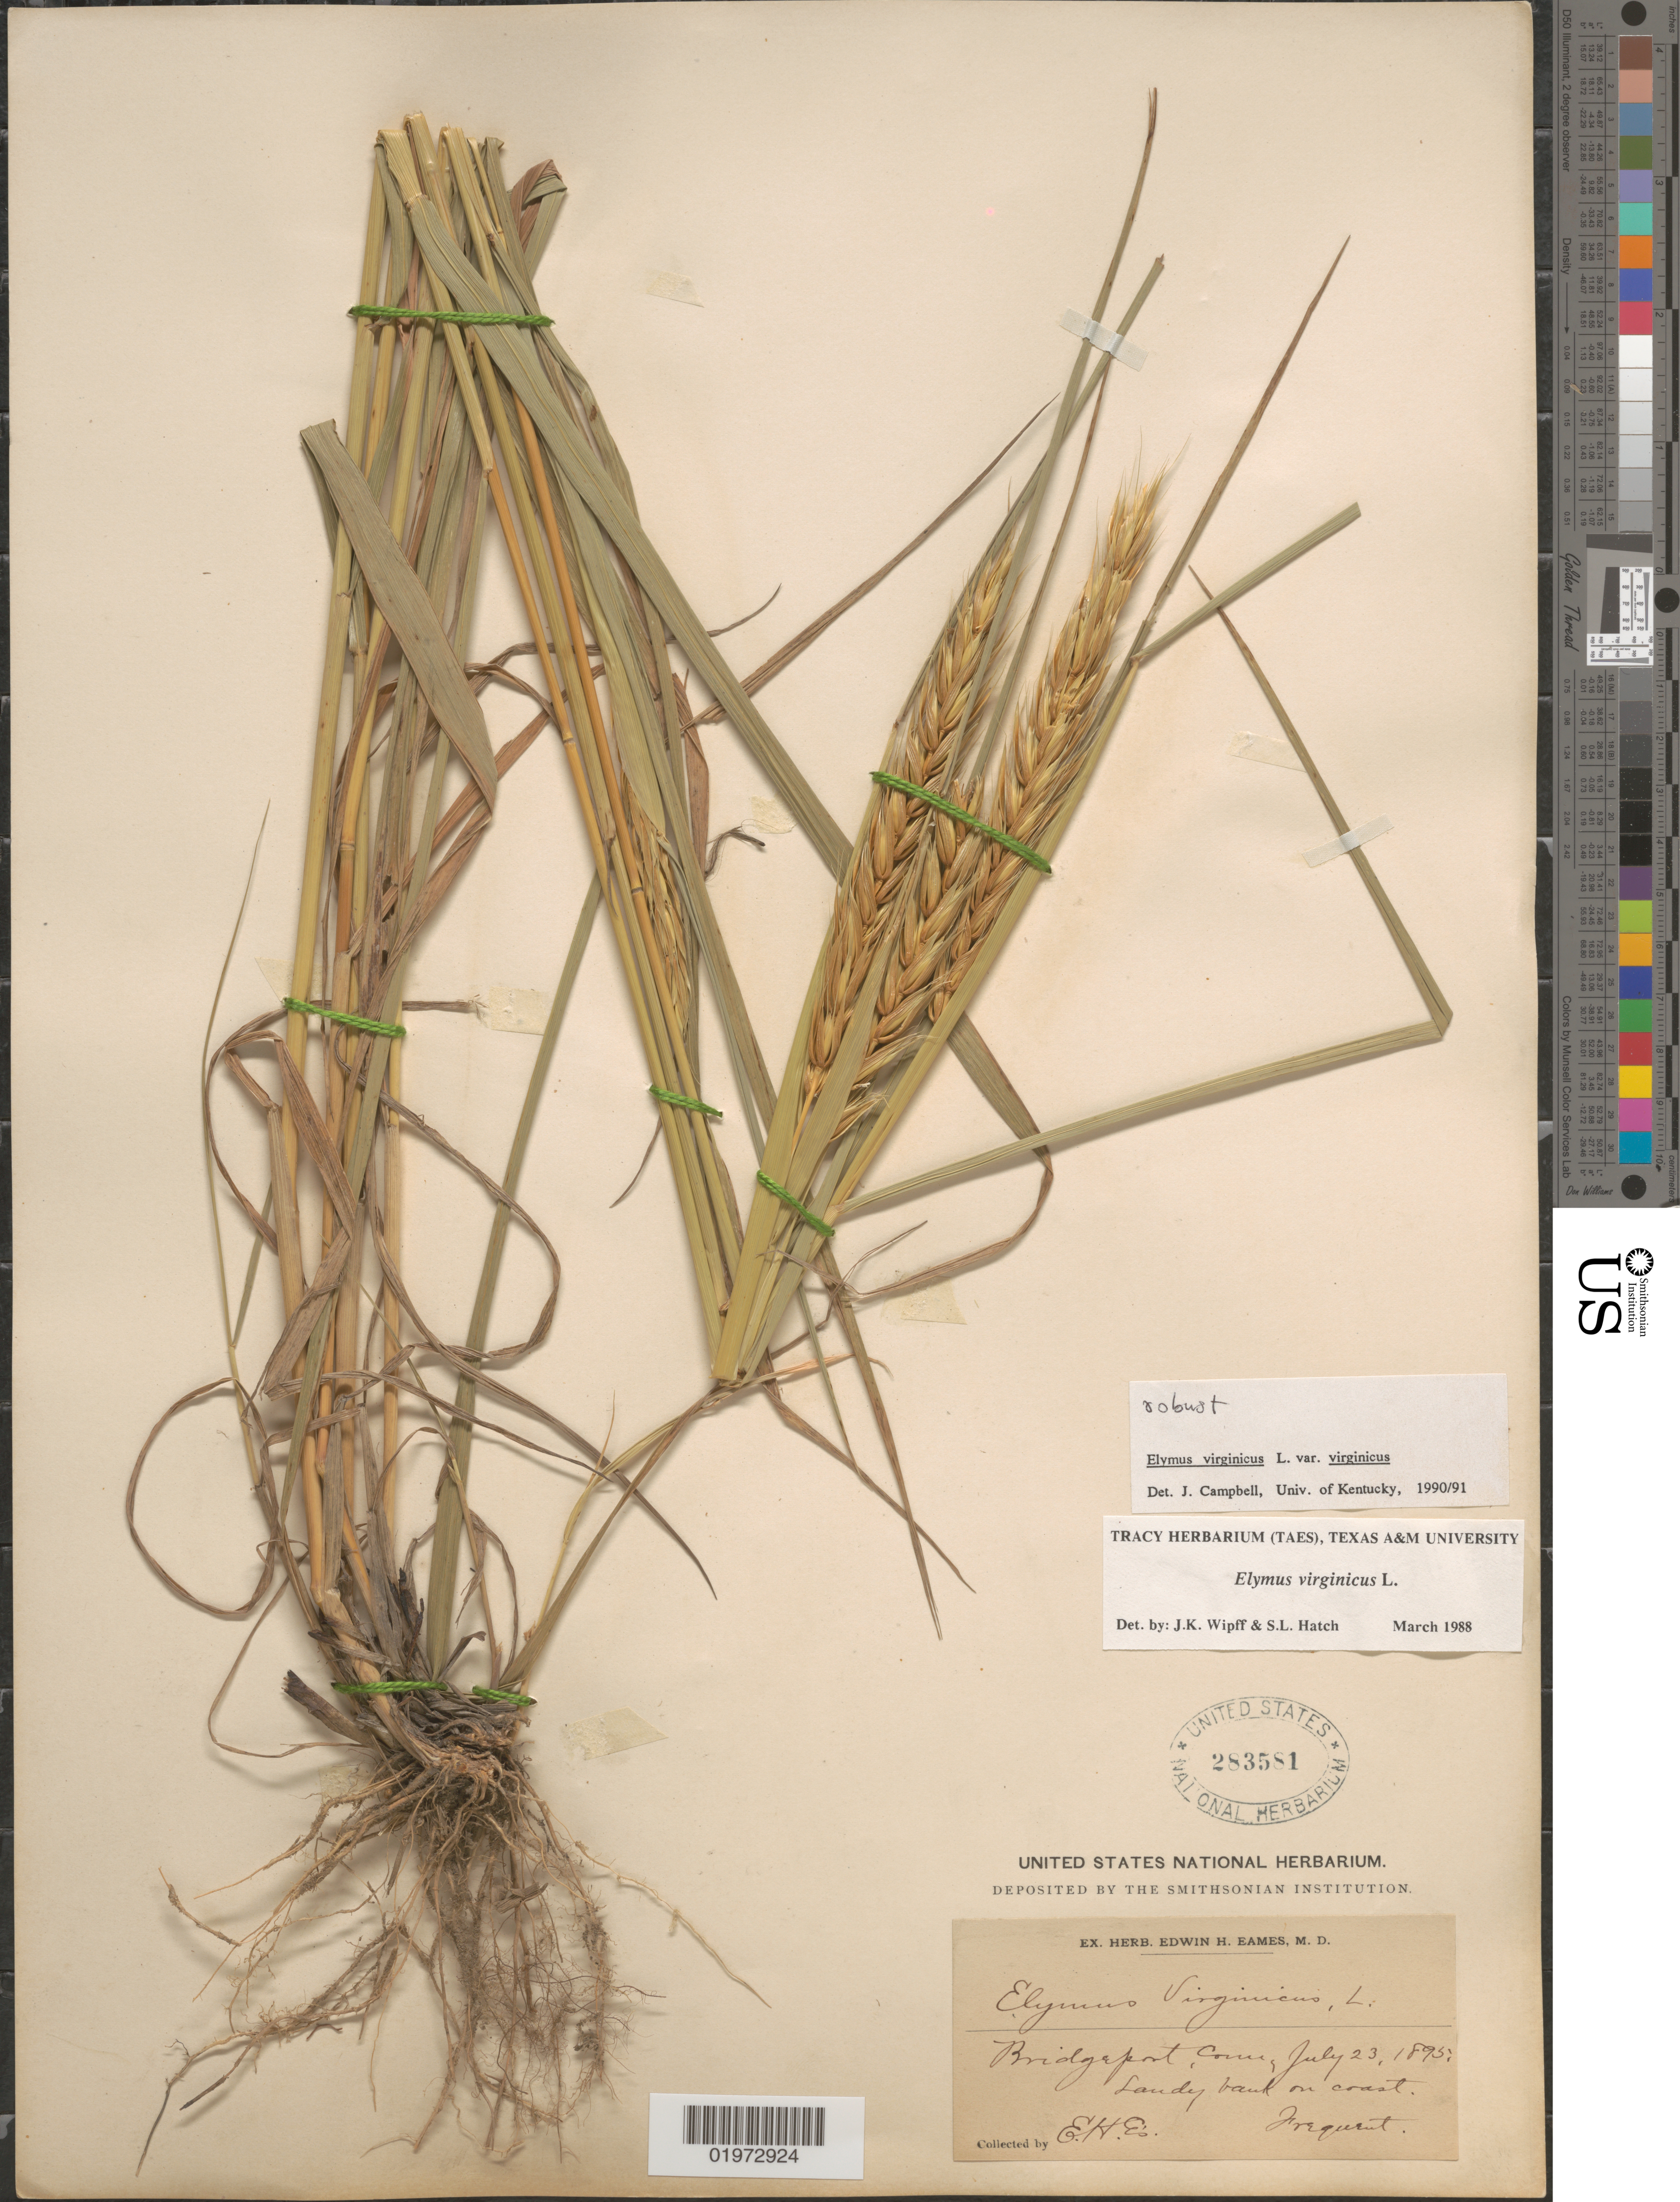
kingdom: Plantae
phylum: Tracheophyta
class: Liliopsida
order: Poales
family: Poaceae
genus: Elymus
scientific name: Elymus virginicus var. halophilus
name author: L.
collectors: E. H. Eames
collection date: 1895-07-23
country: United States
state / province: Connecticut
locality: Bridgeport.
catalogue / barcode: US 283581